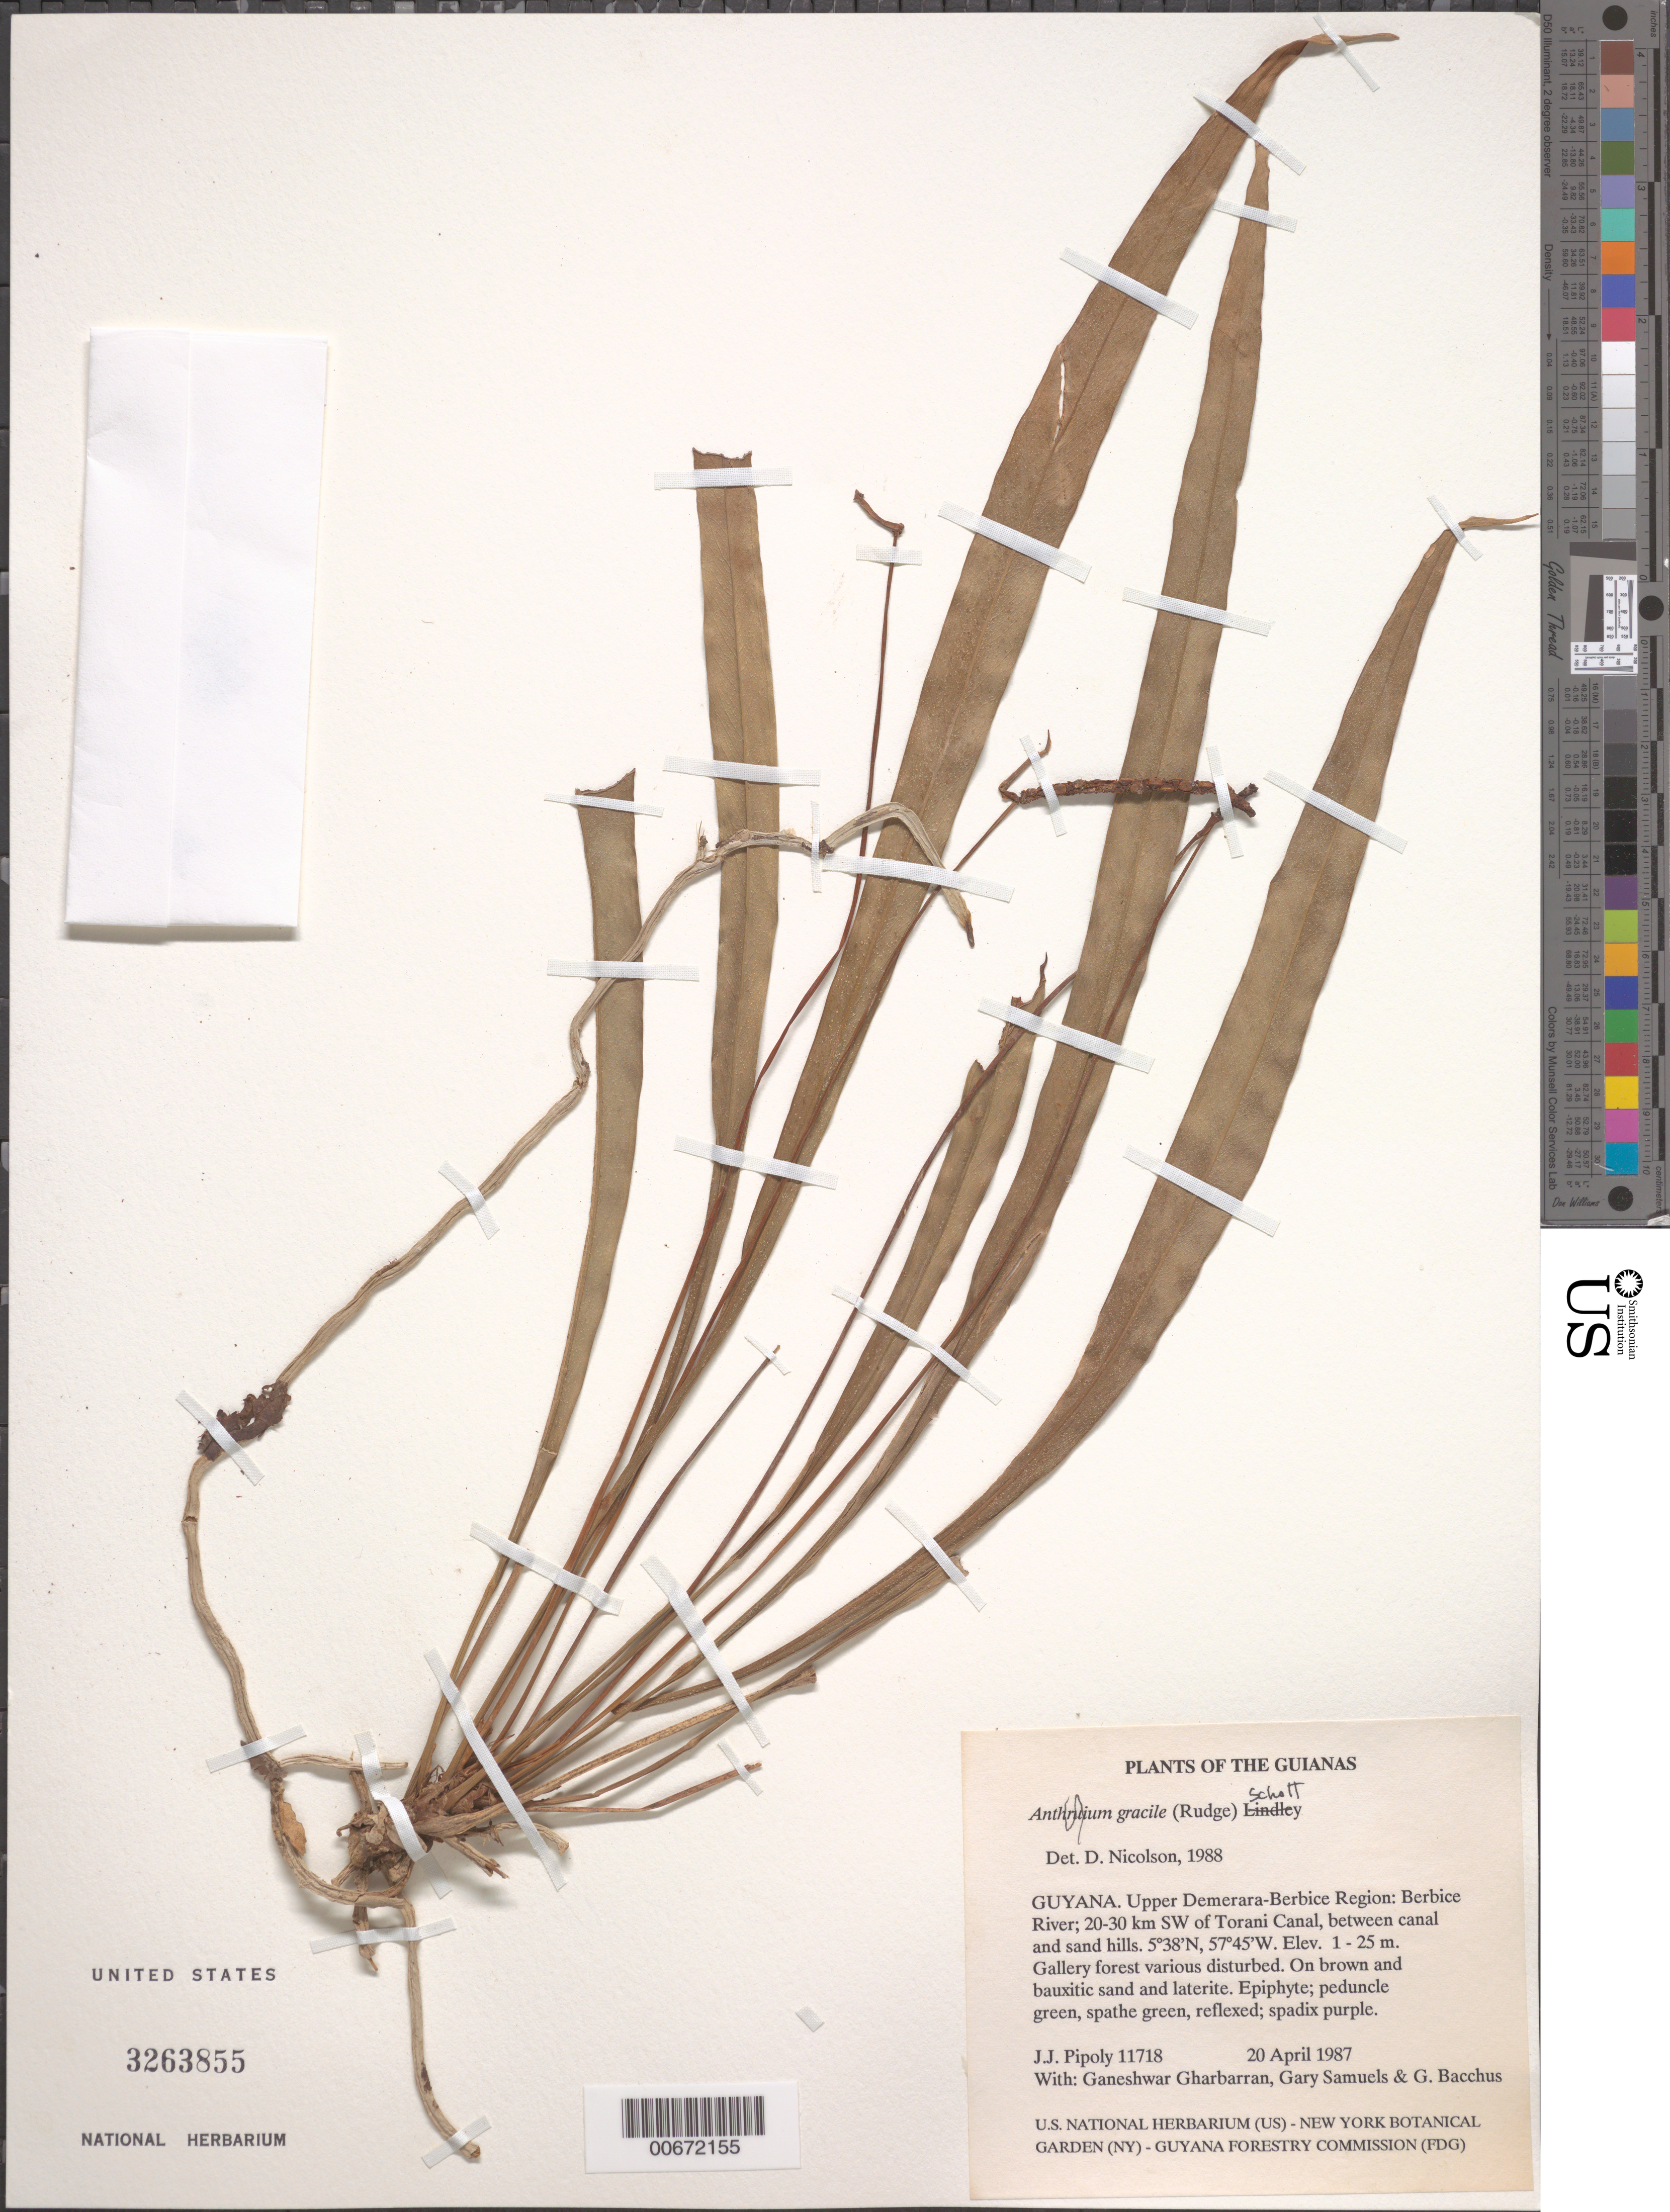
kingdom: Plantae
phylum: Tracheophyta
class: Liliopsida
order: Alismatales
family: Araceae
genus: Anthurium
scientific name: Anthurium gracile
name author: (Rudge) Schott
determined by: Nicolson, Dan H.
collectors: J. J. Pipoly, G. Gharbarran, G. Samuels & G. Bacchus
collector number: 11718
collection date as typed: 20 April 1987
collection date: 1987-04-20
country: Guyana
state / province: U. Demerara-Berbice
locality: Berbice River; 20-30 km SW of Torani Canal, between canal and sand hills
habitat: Gallery forest various disturbed. On brown and bauxitic sand and laterite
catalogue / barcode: US 3263855